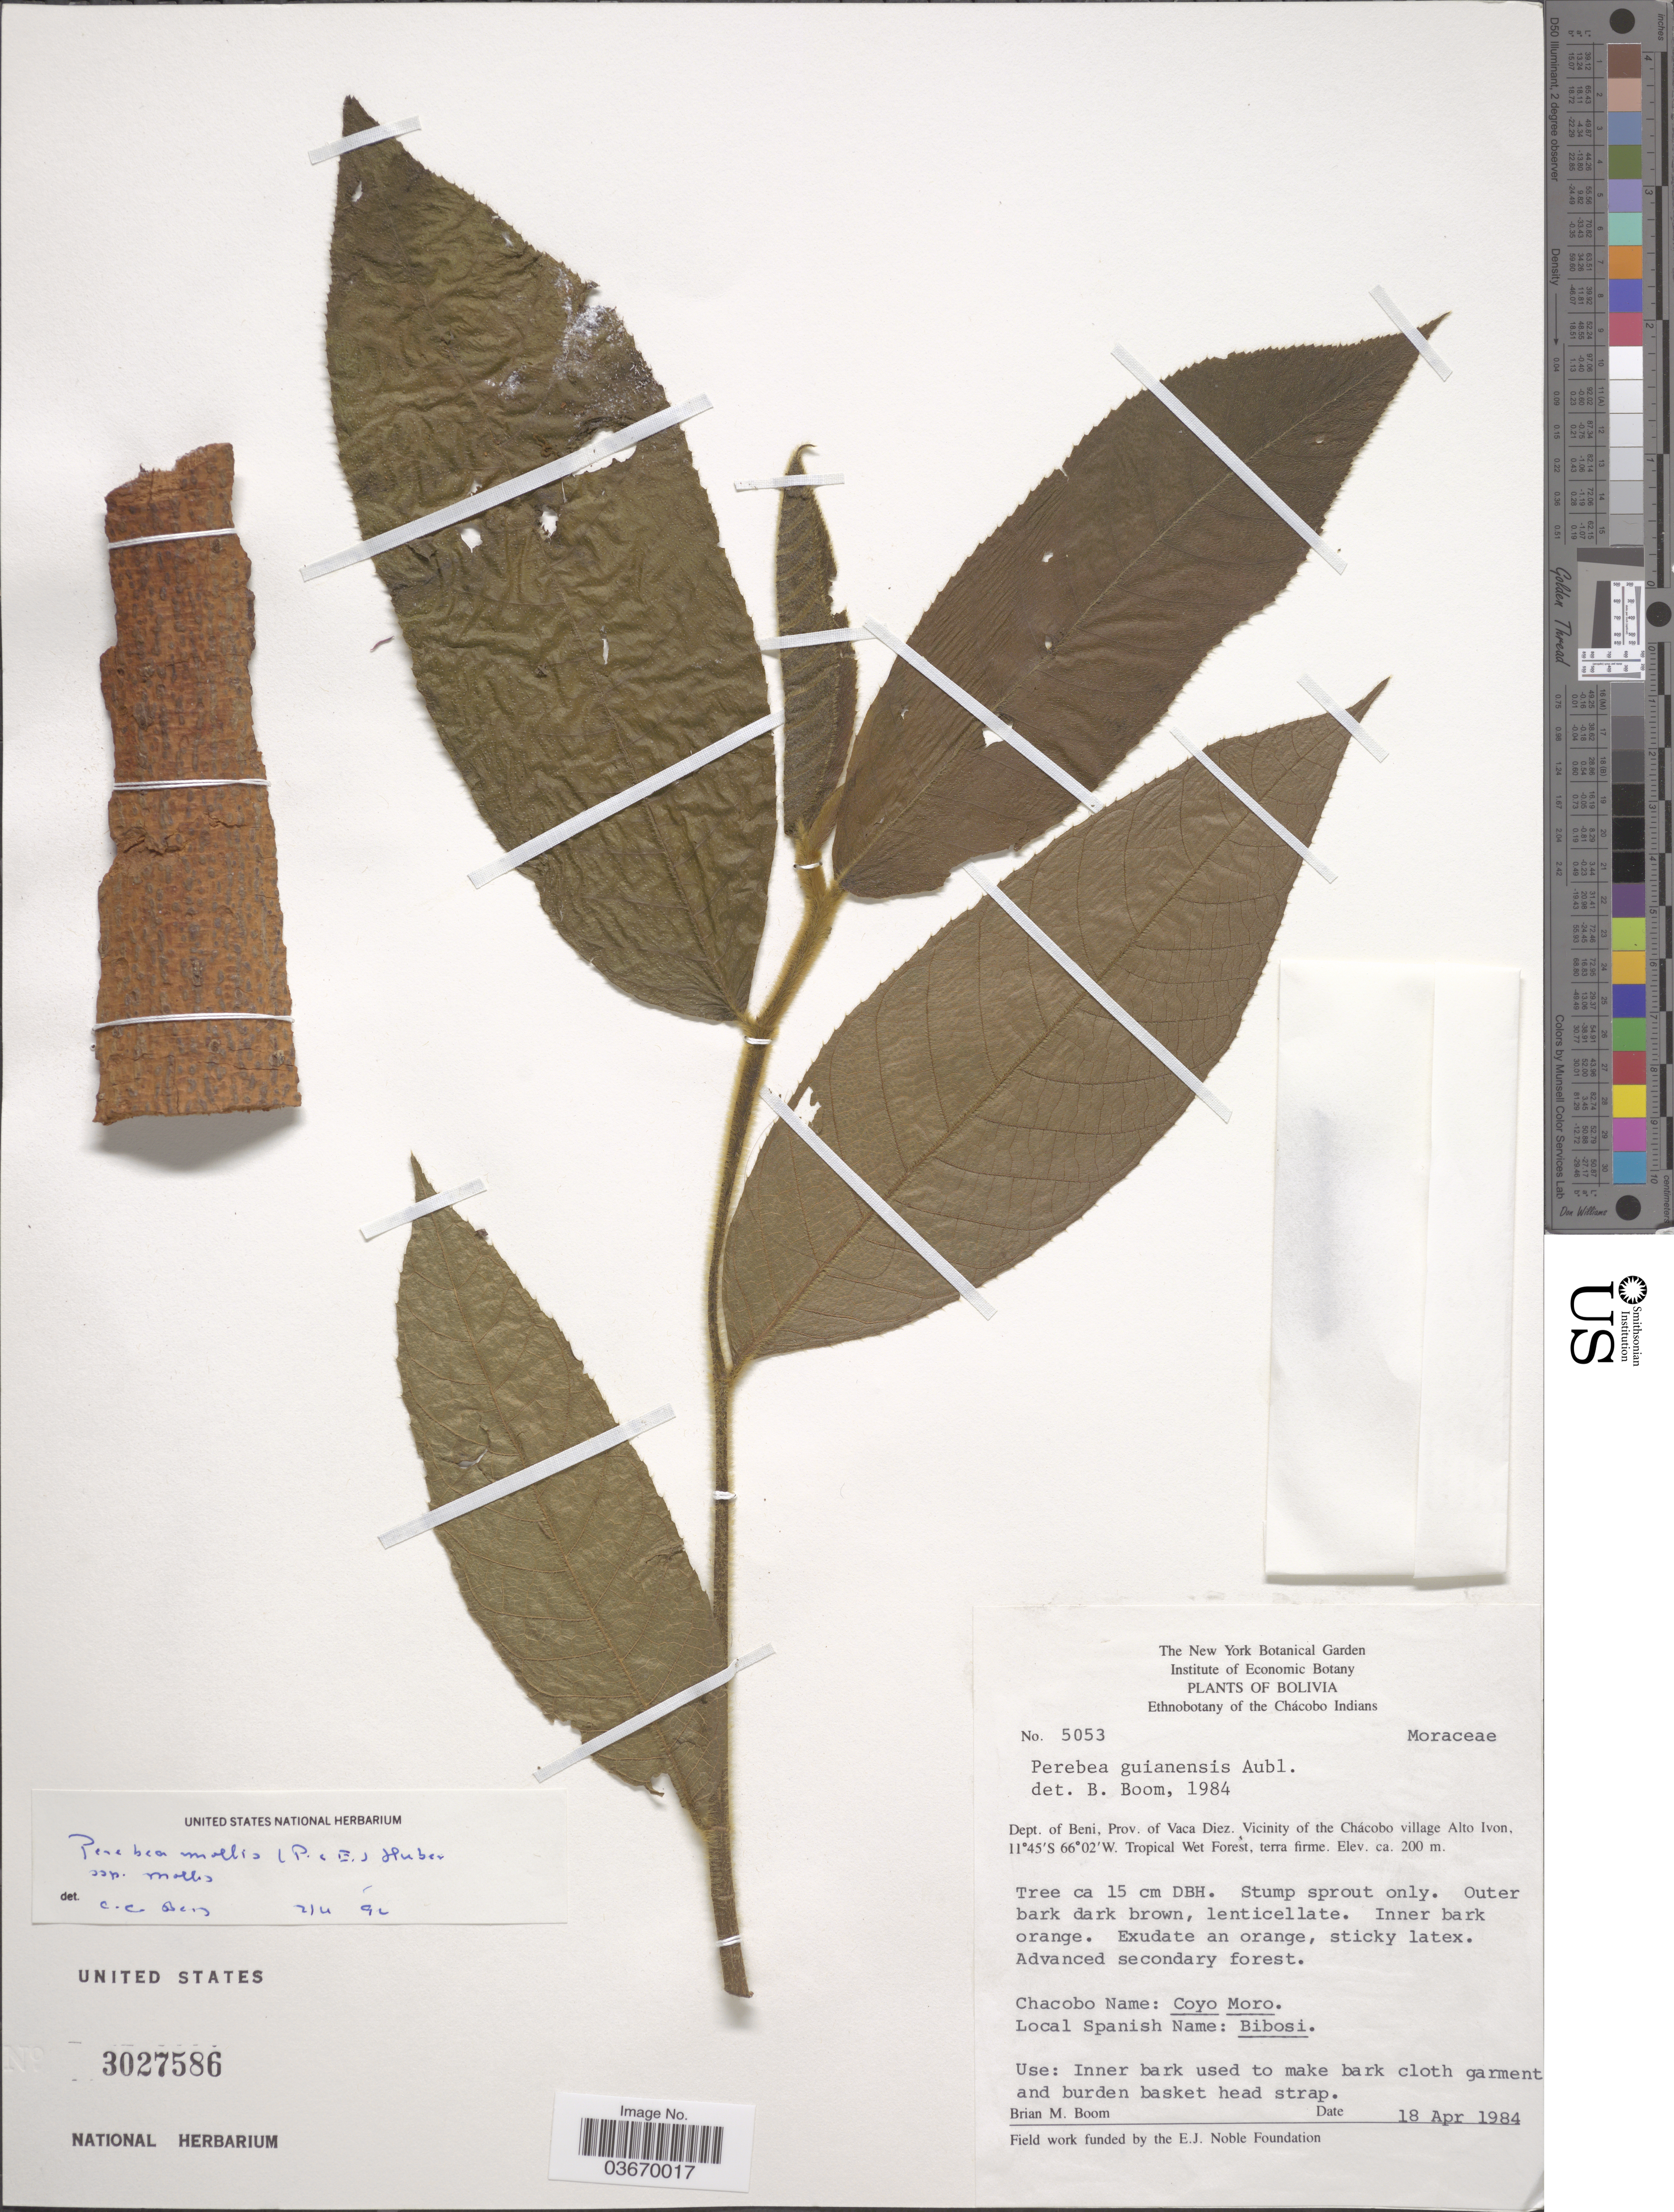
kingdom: Plantae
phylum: Tracheophyta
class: Magnoliopsida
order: Rosales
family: Moraceae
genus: Perebea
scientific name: Perebea mollis subsp. mollis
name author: (Poepp. & Endl.) Huber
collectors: B. M. Boom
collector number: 5053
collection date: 1984-04-18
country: Bolivia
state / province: Beni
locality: Dept. of Beni, Prov. of Vaca Diez. Vicinity of the Chácobo village Alto Ivon.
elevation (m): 200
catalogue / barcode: US 3027586